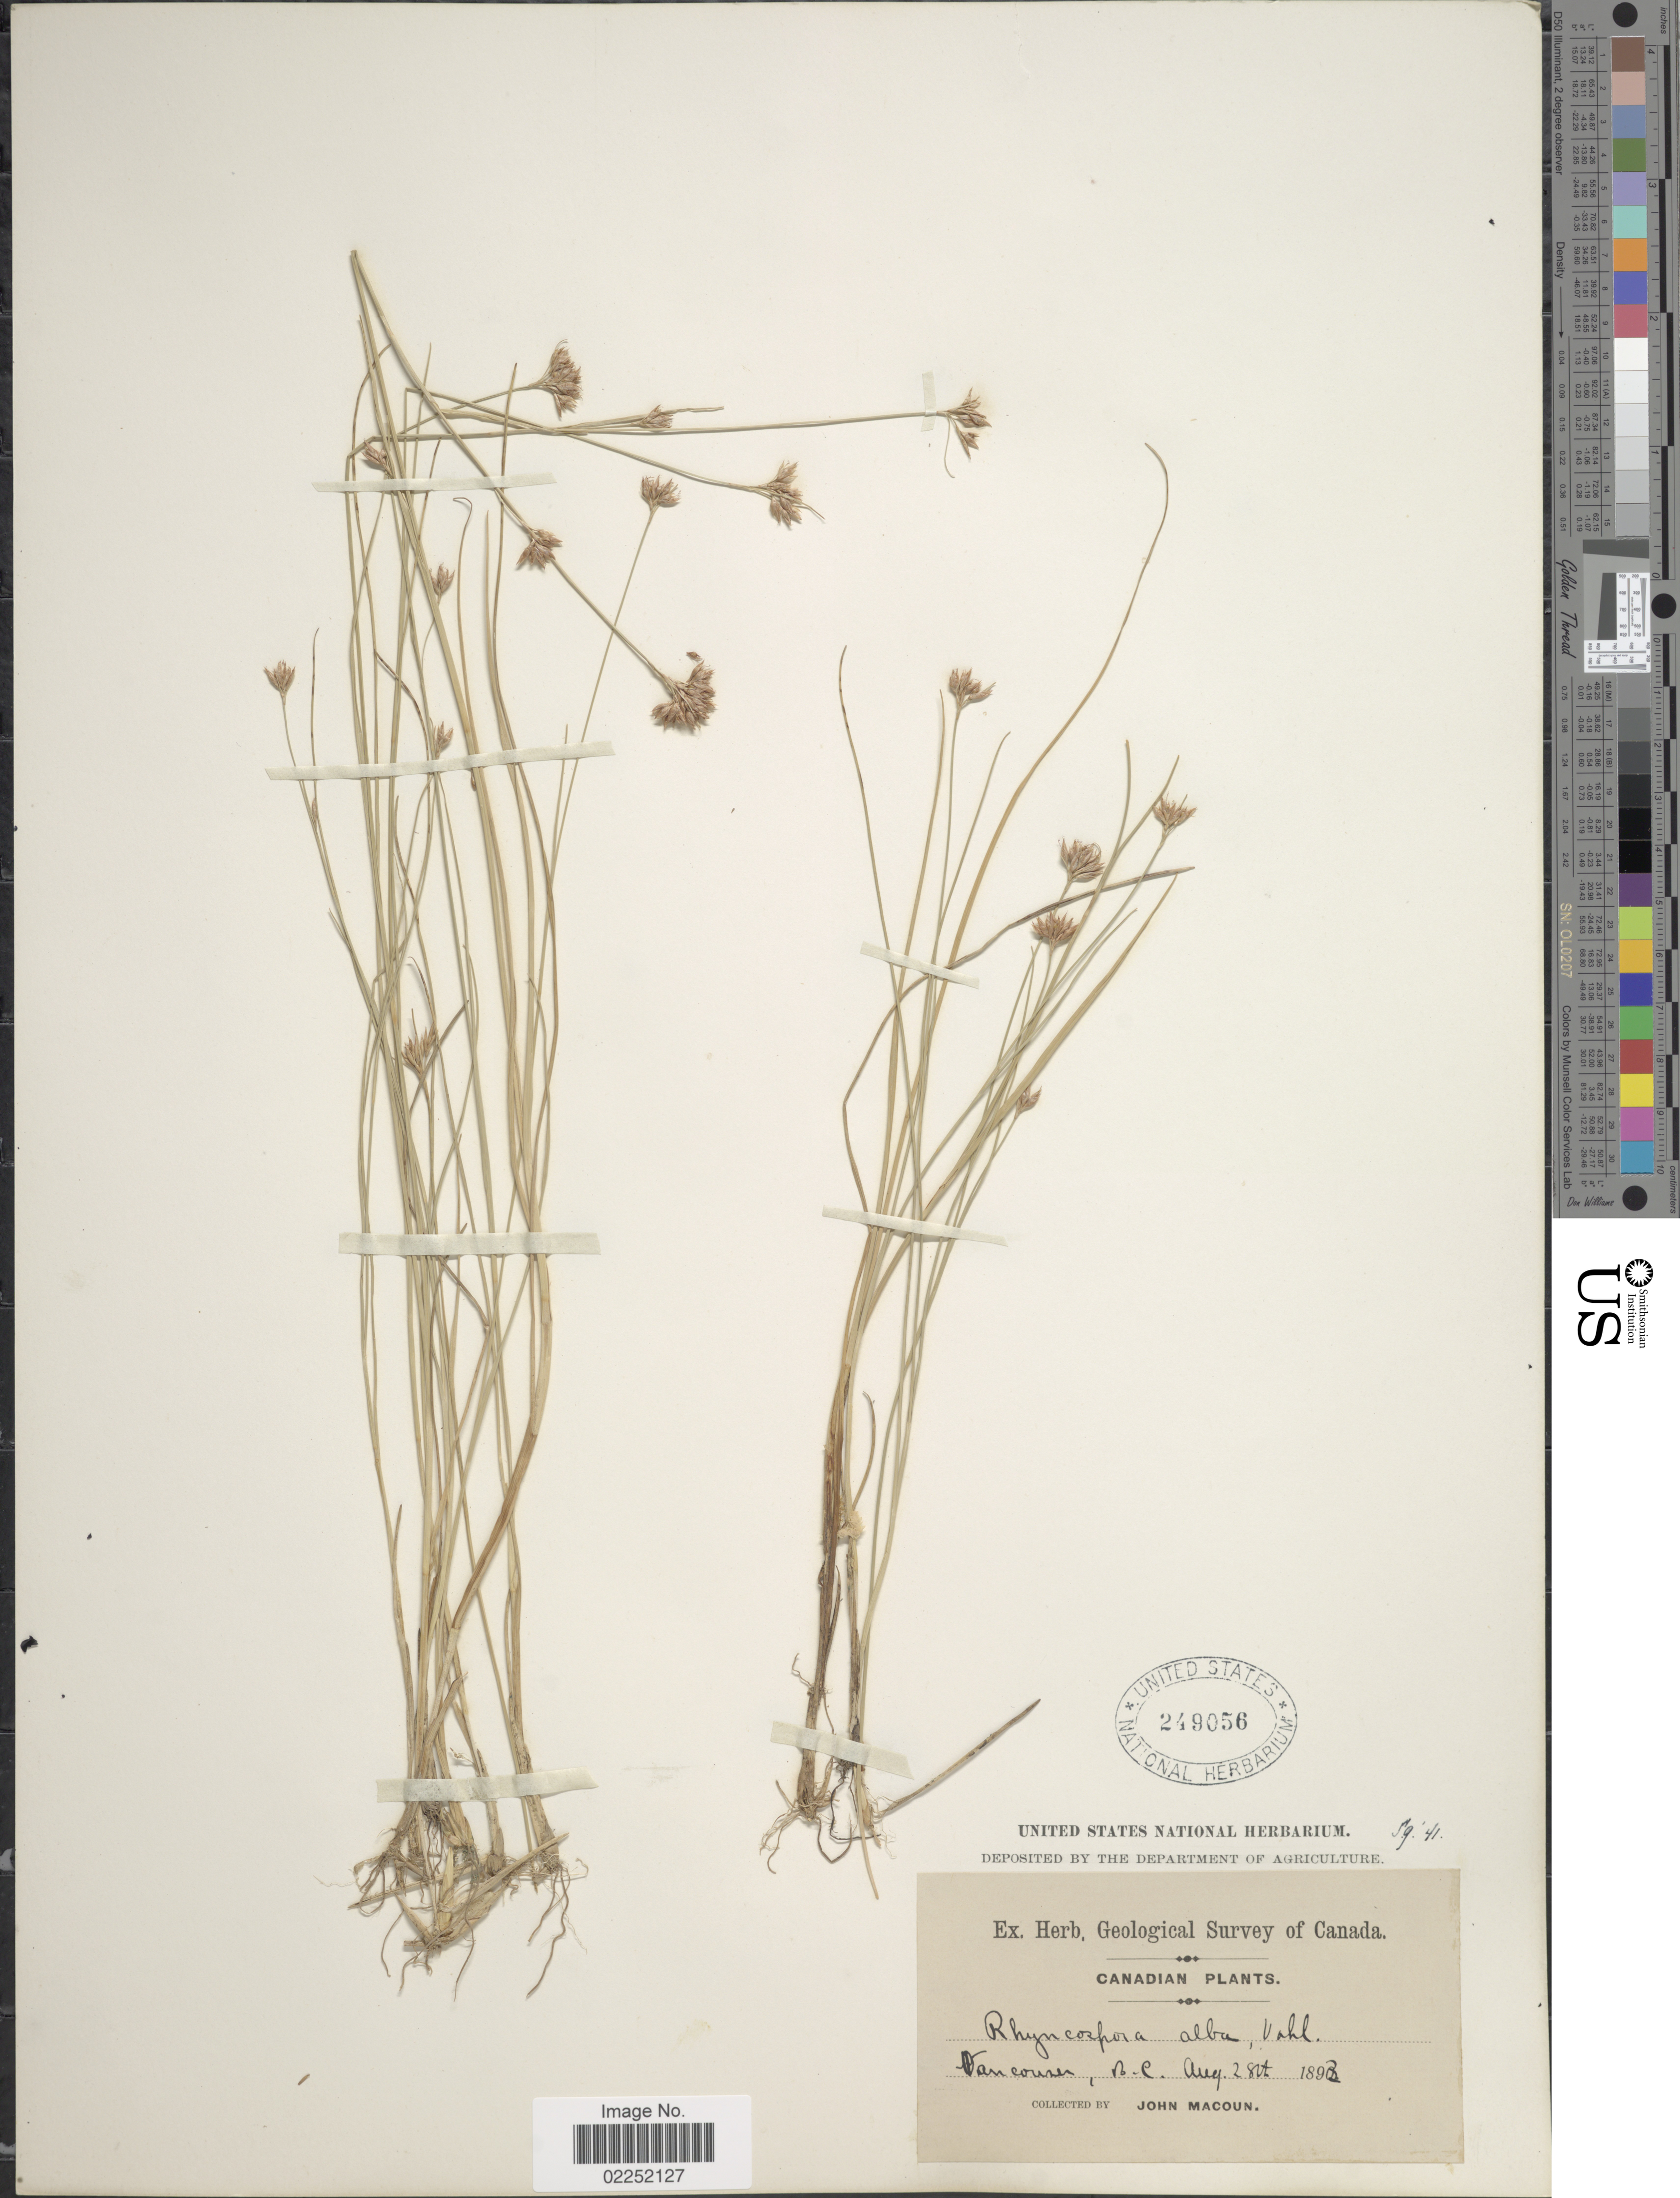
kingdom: Plantae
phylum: Tracheophyta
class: Liliopsida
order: Poales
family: Cyperaceae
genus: Rhynchospora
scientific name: Rhynchospora alba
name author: (L.) Vahl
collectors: J. Macoun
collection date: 1893-08-28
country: Canada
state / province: British Columbia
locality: Vancouver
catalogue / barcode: US 249056